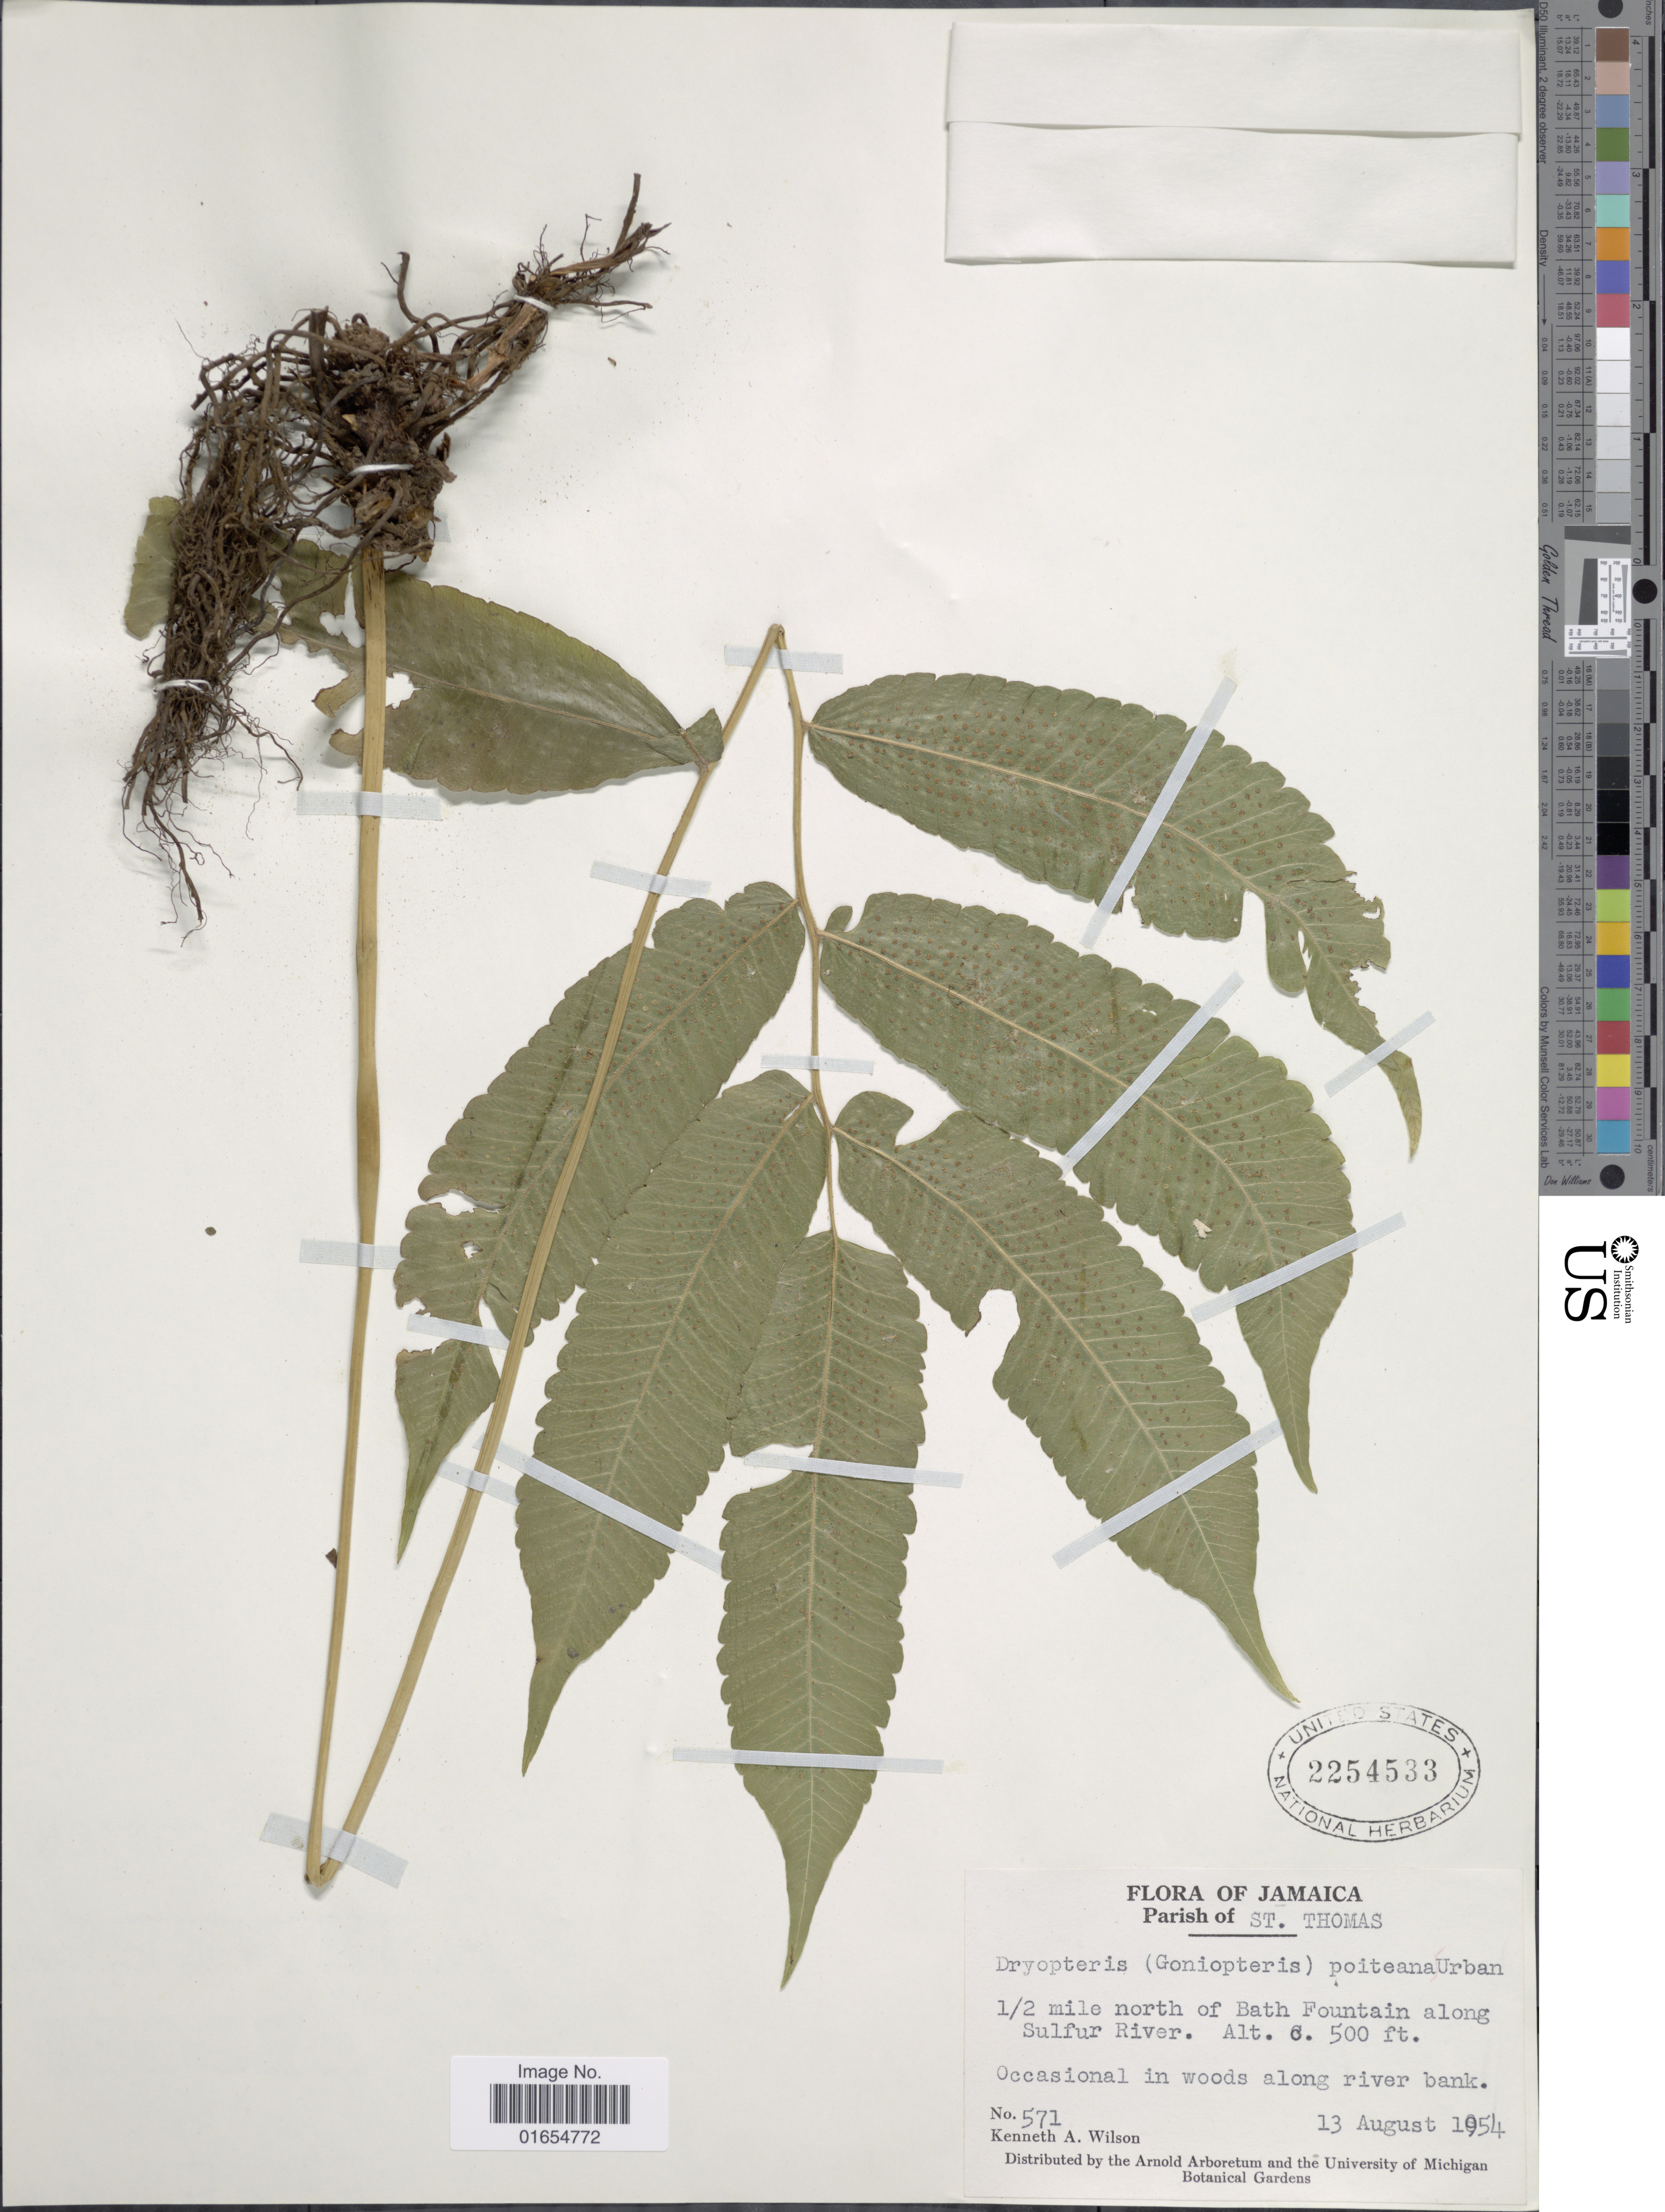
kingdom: Plantae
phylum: Tracheophyta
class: Polypodiopsida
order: Polypodiales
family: Thelypteridaceae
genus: Goniopteris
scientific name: Goniopteris poiteana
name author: (Bory) Ching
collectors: K. A. Wilson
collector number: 571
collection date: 1954-08-13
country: Jamaica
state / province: Saint Thomas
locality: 1/2 mile north of Bath Fountain along Sulfur River, Occasional in woods along river bank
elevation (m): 152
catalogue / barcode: US 2254533